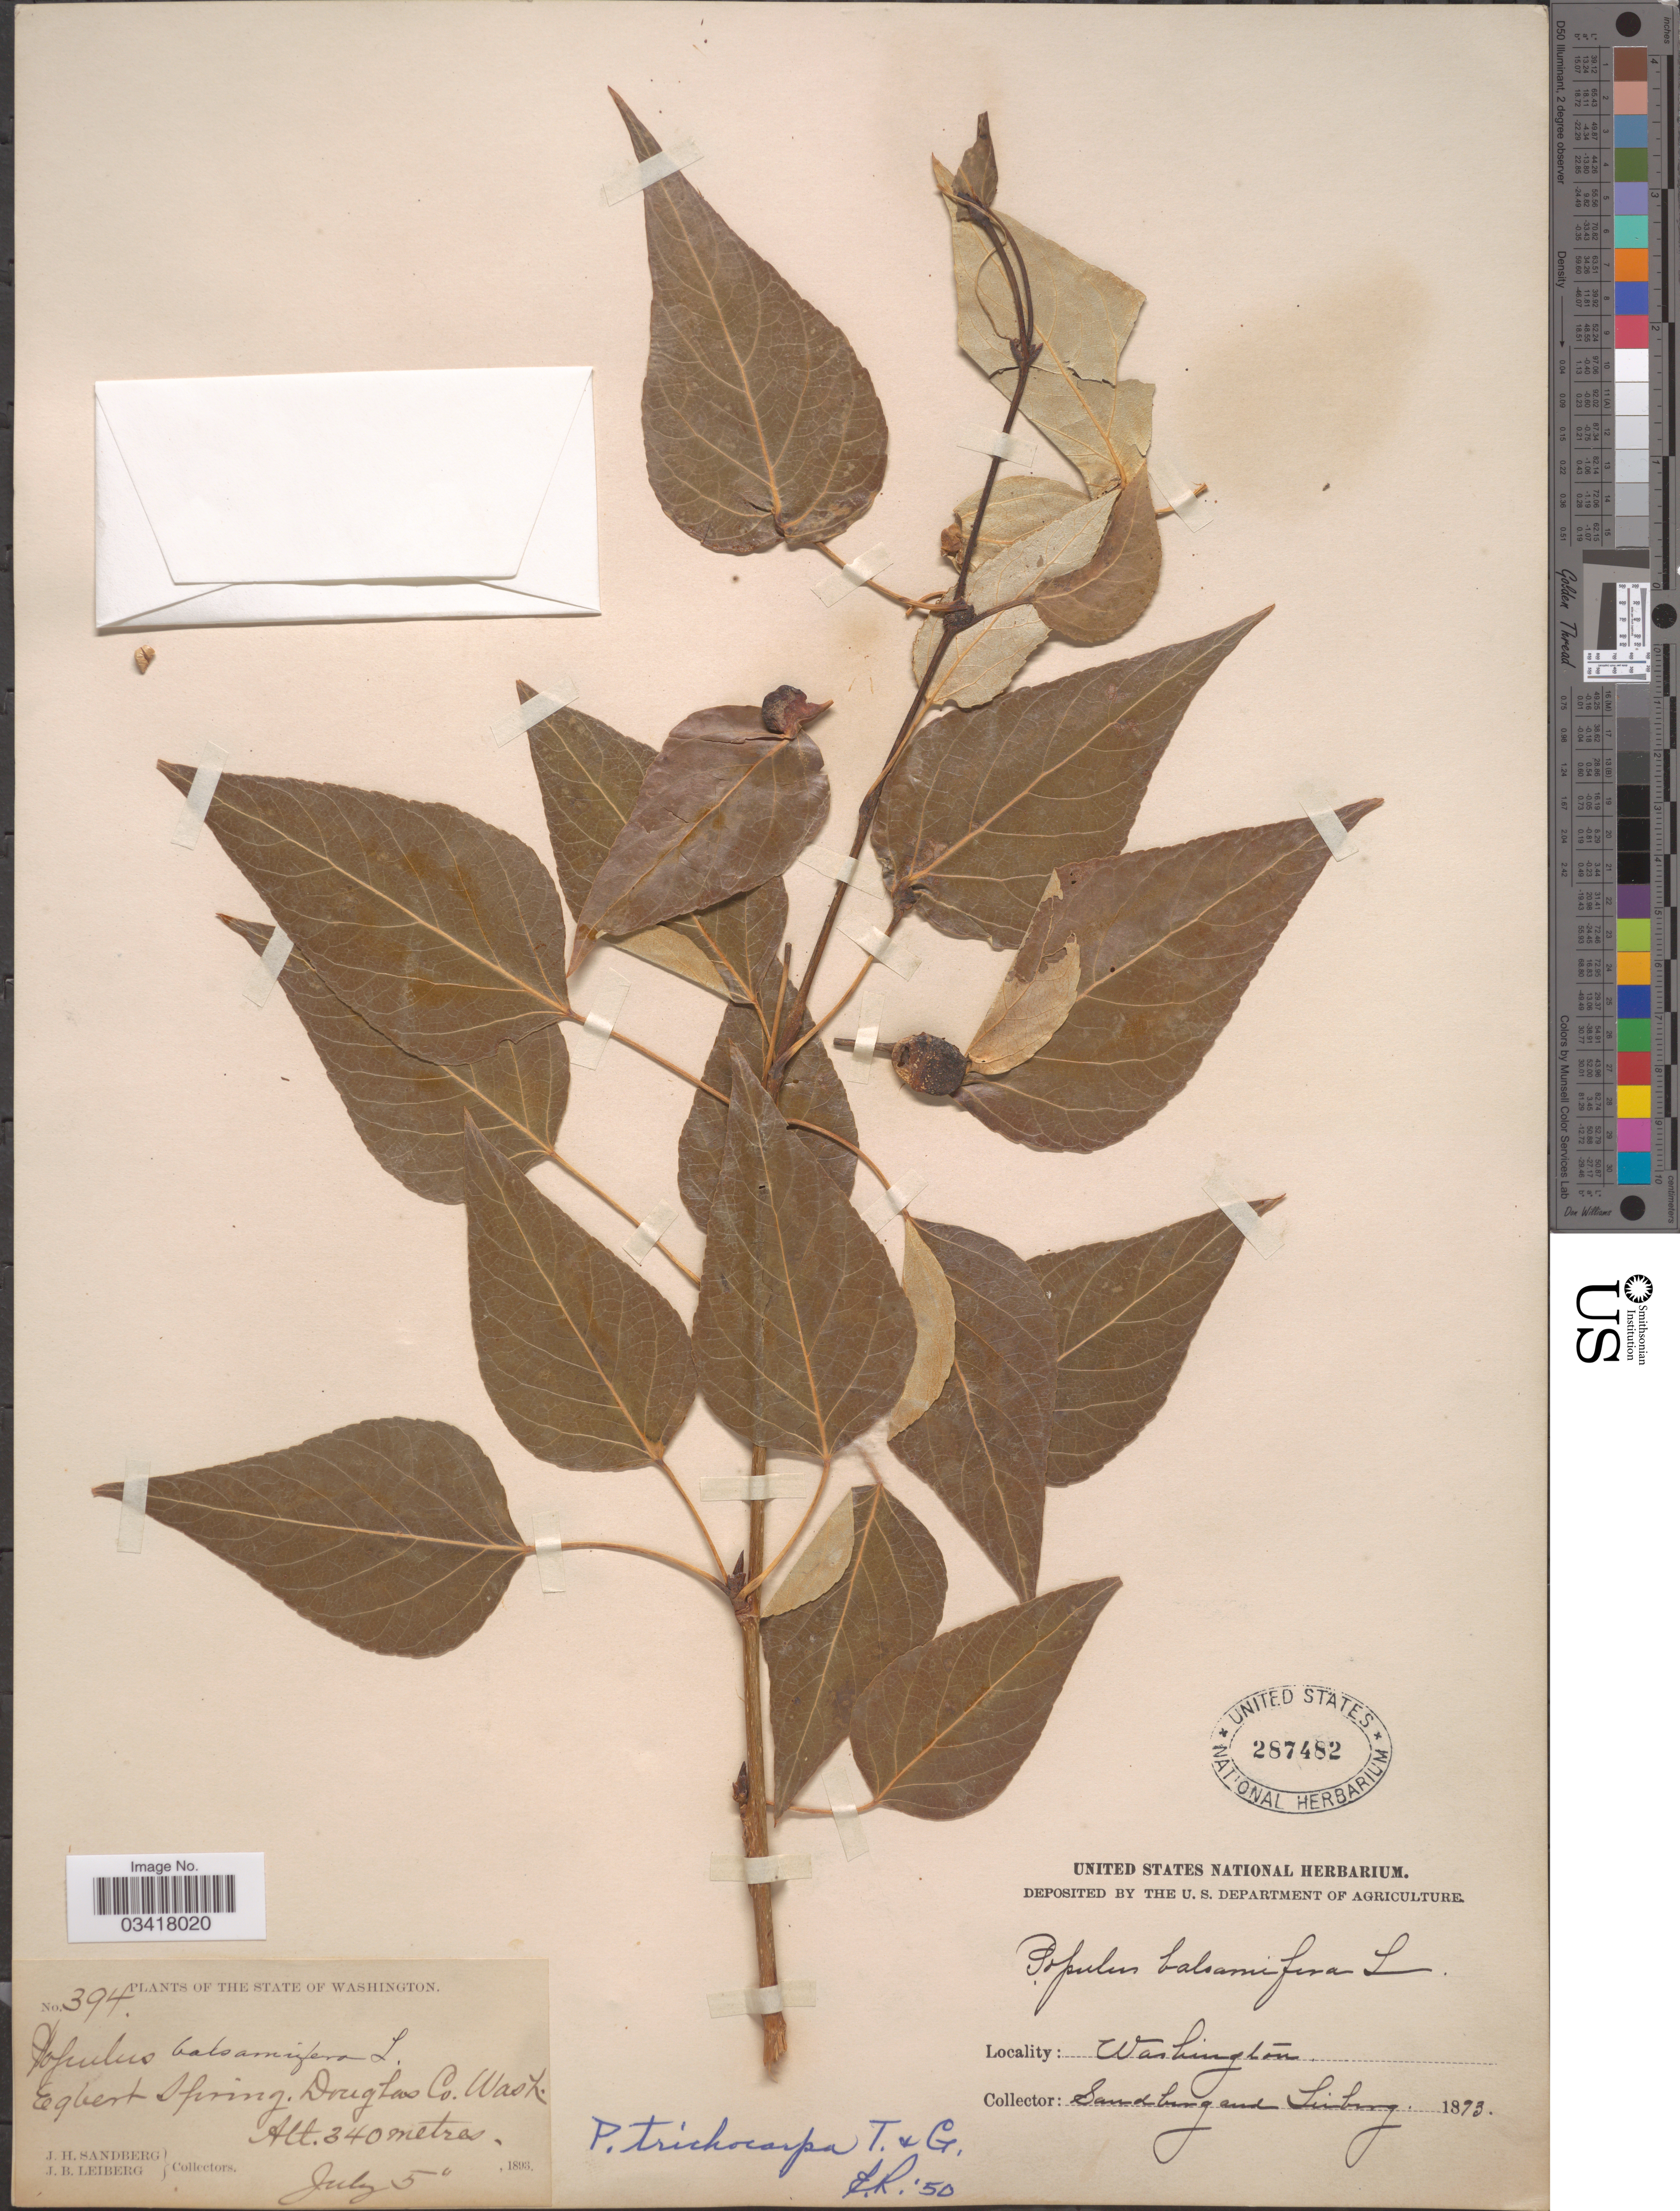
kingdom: Plantae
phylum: Tracheophyta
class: Magnoliopsida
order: Malpighiales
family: Salicaceae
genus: Populus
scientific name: Populus trichocarpa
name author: Torr. & A. Gray ex W. Hook.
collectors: J. H. Sandberg & J. B. Leiberg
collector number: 394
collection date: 1893-07-05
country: United States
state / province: Washington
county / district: Douglas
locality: Egbert Spring, Douglas Co.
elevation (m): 340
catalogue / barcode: US 287482